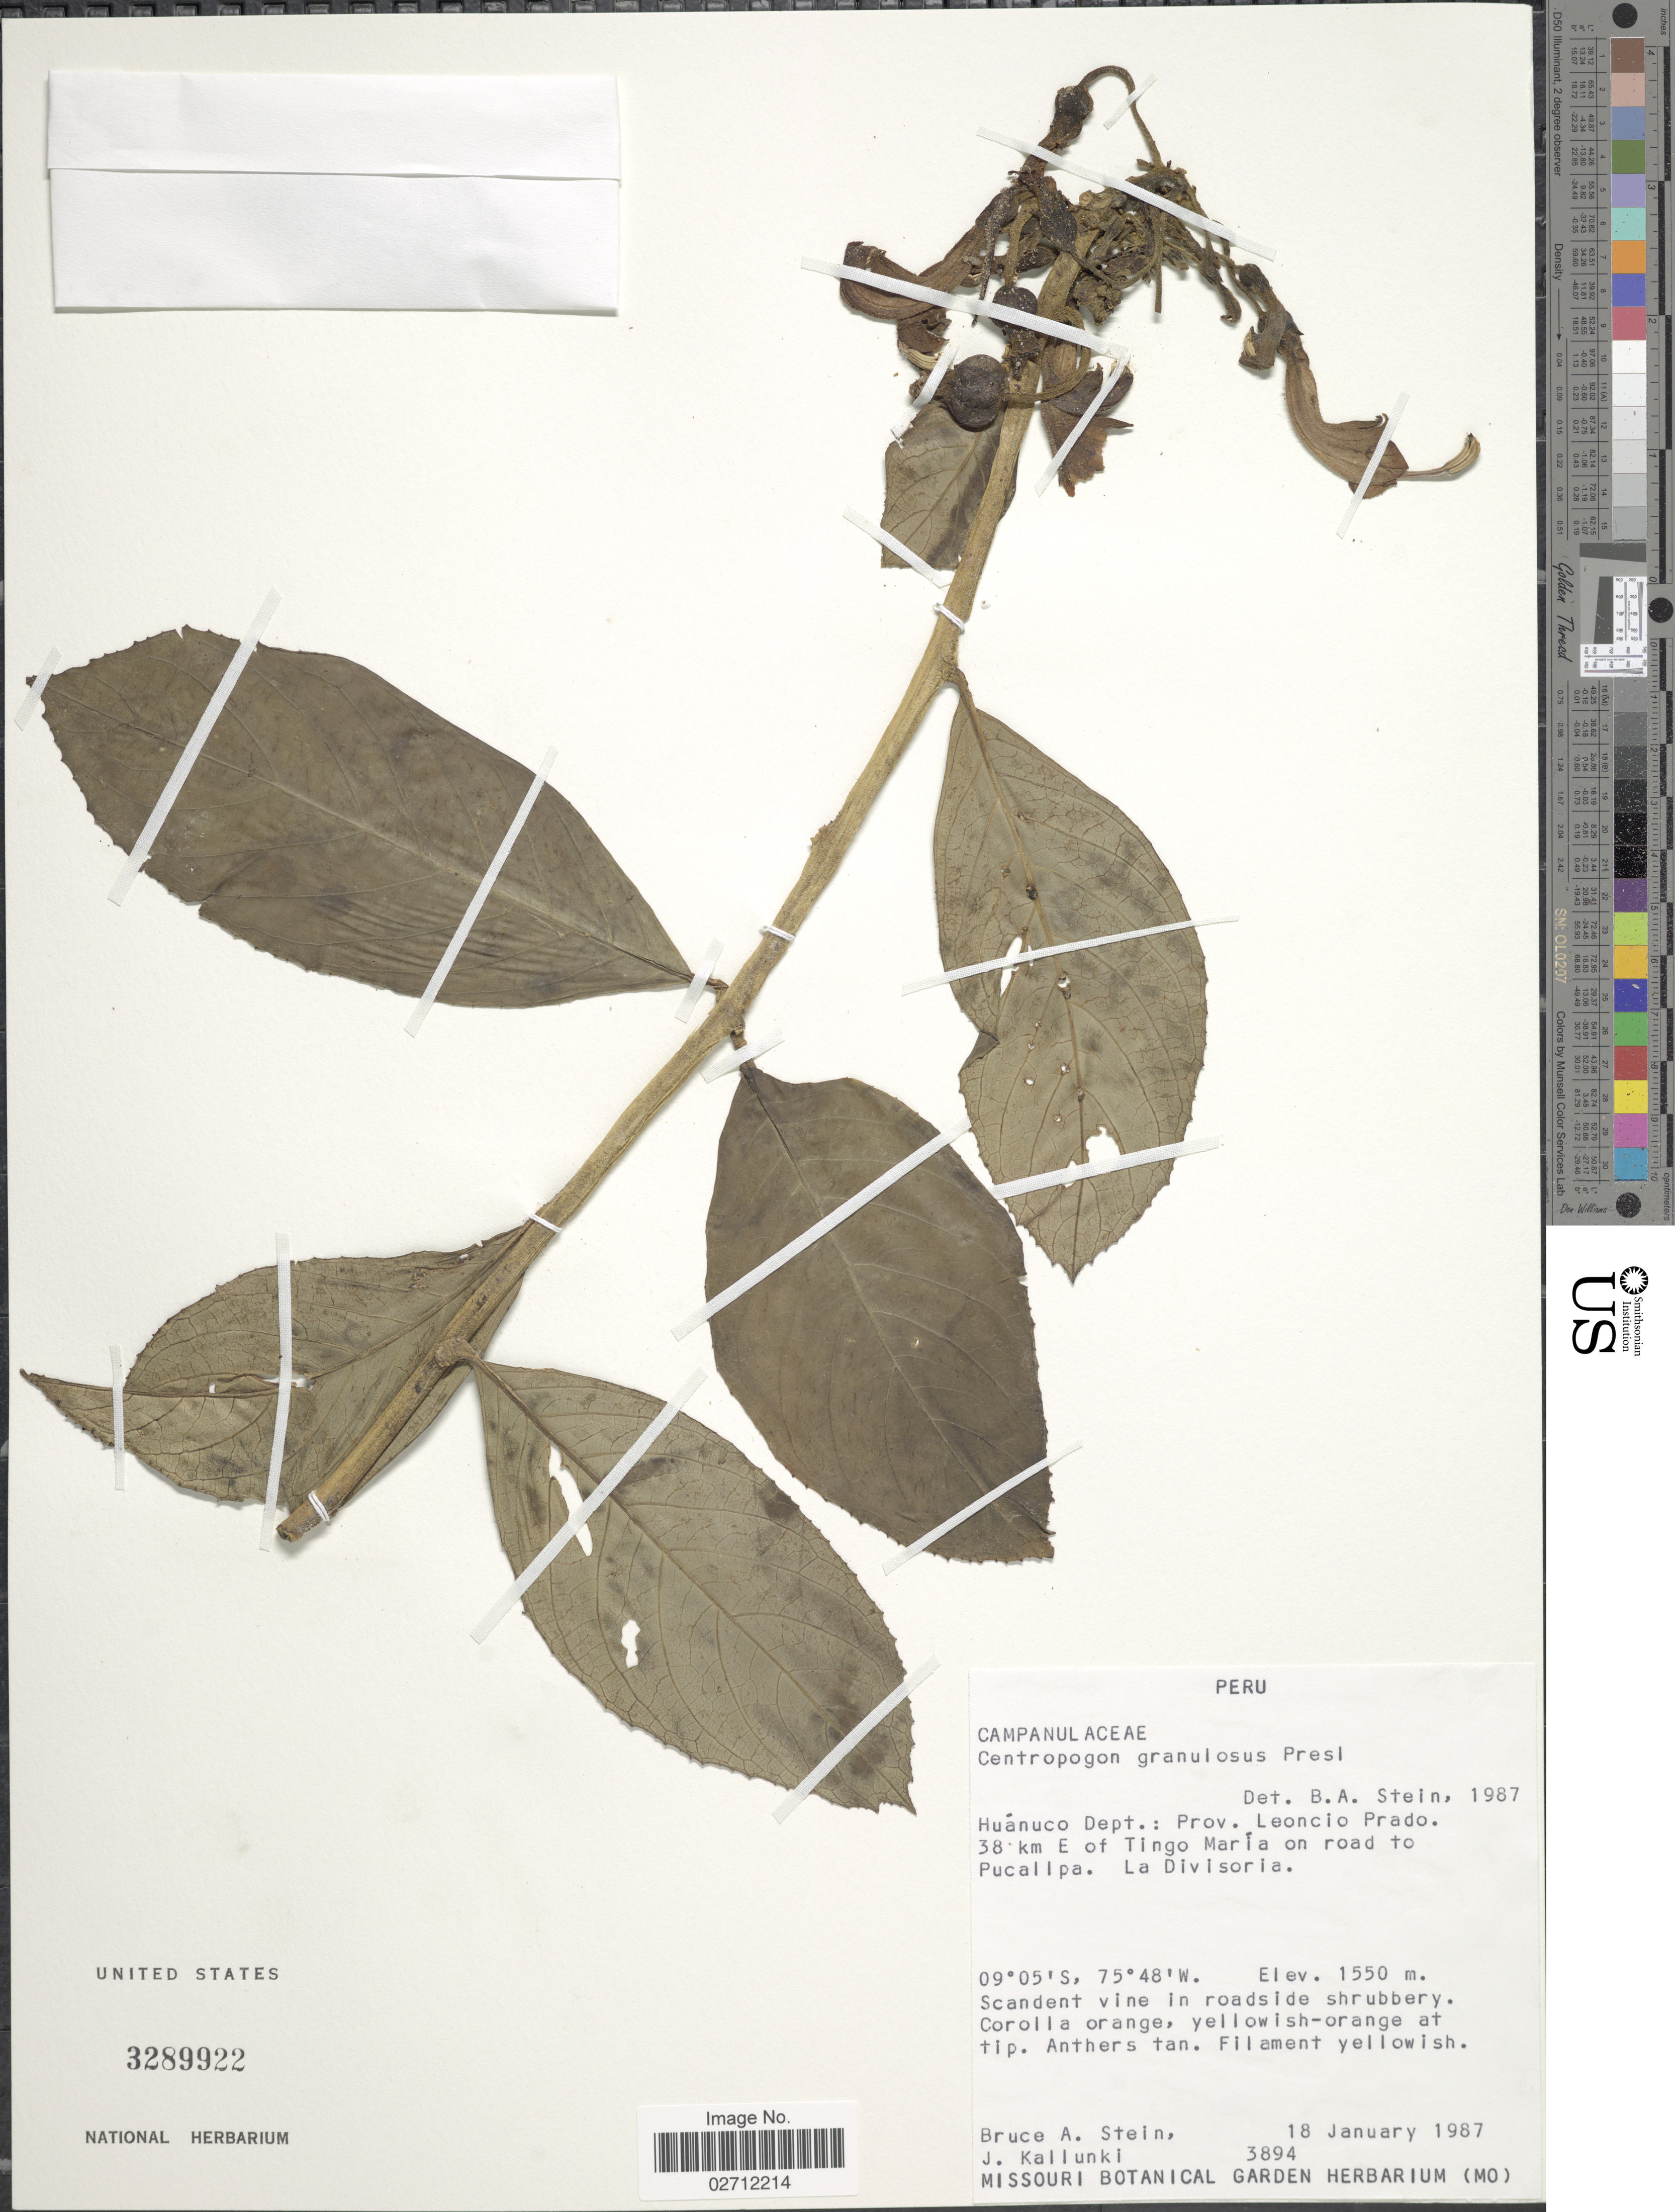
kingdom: Plantae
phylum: Tracheophyta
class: Magnoliopsida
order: Asterales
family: Campanulaceae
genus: Centropogon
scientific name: Centropogon granulosus subsp. granulosus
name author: C. Presl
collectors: B. A. Stein & J. Kallunki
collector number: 3894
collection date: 1987-01-18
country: Peru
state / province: Huánuco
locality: Prov. Leoncio Prado, 38 km E of Tingo Maria on road to Pucallpa, La Divisoria.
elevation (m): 1550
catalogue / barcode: US 3289922